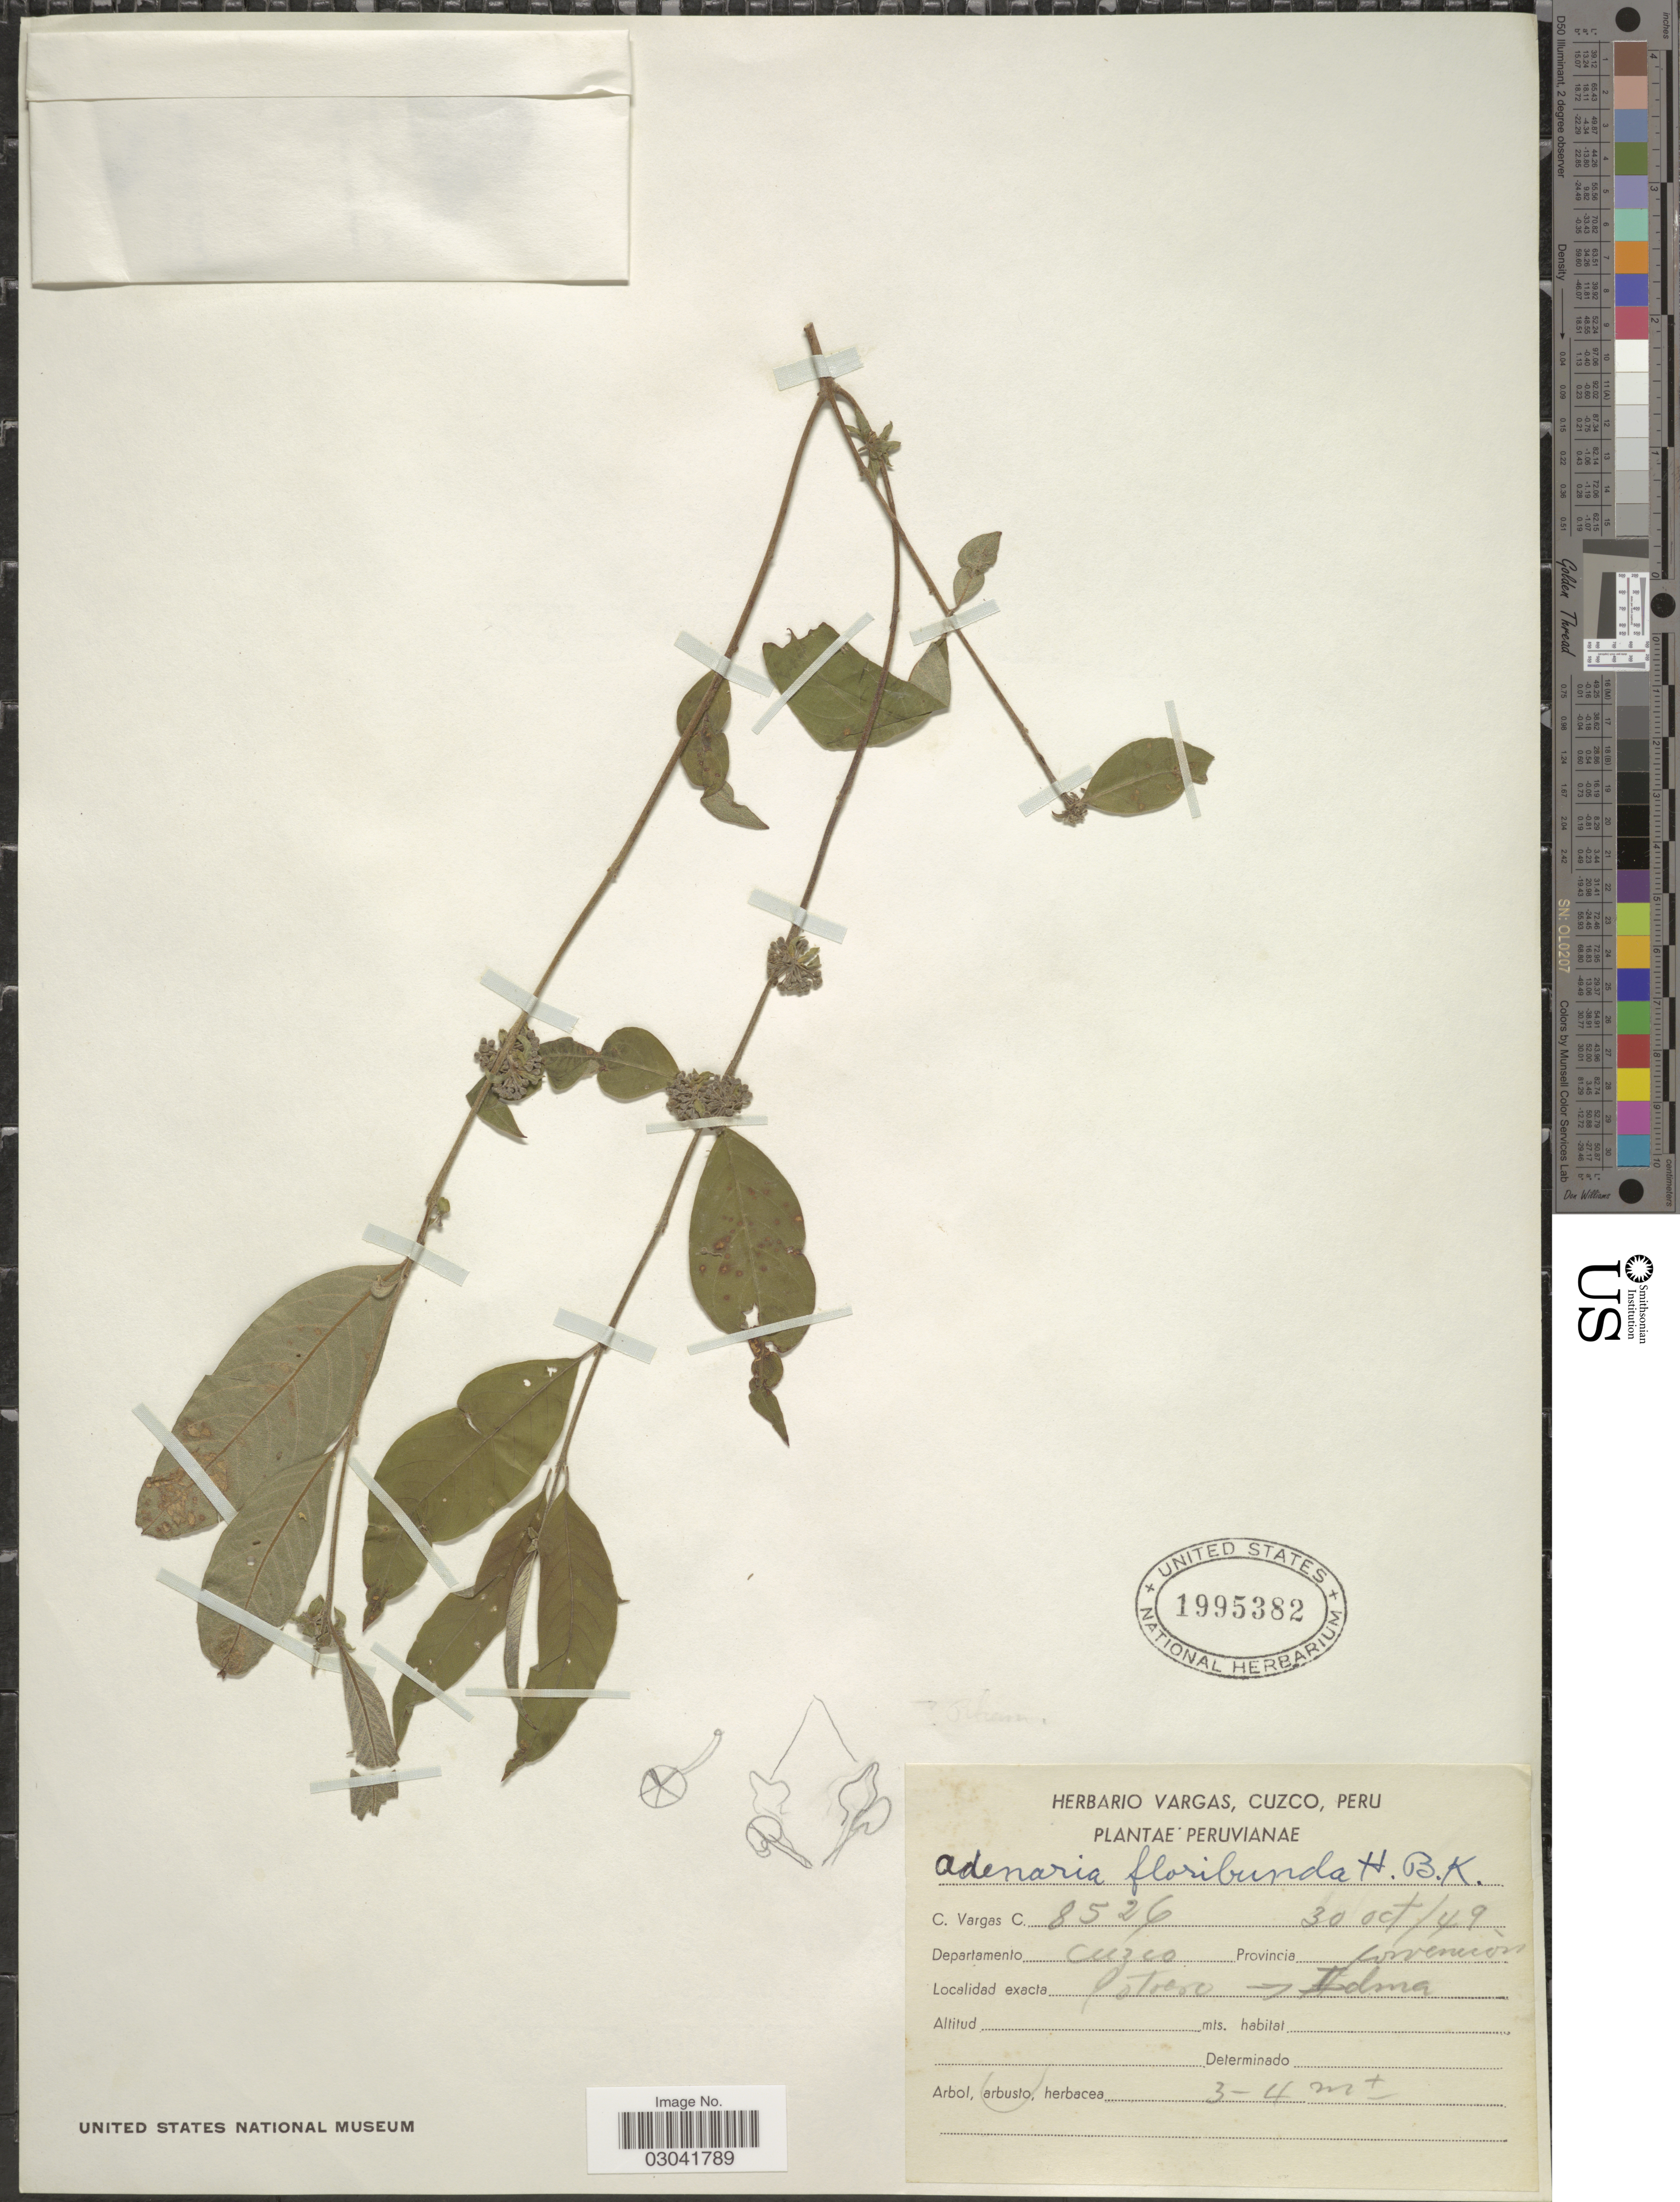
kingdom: Plantae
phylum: Tracheophyta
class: Magnoliopsida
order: Myrtales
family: Lythraceae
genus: Adenaria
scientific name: Adenaria floribunda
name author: Kunth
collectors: C. Vargas Calderón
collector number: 8526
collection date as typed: Transcribed d/m/y: 30/10/49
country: Peru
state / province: Cusco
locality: Departamento Cuzco. Provincia Convencíon. Potrero-Idma.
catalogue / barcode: US 1995382